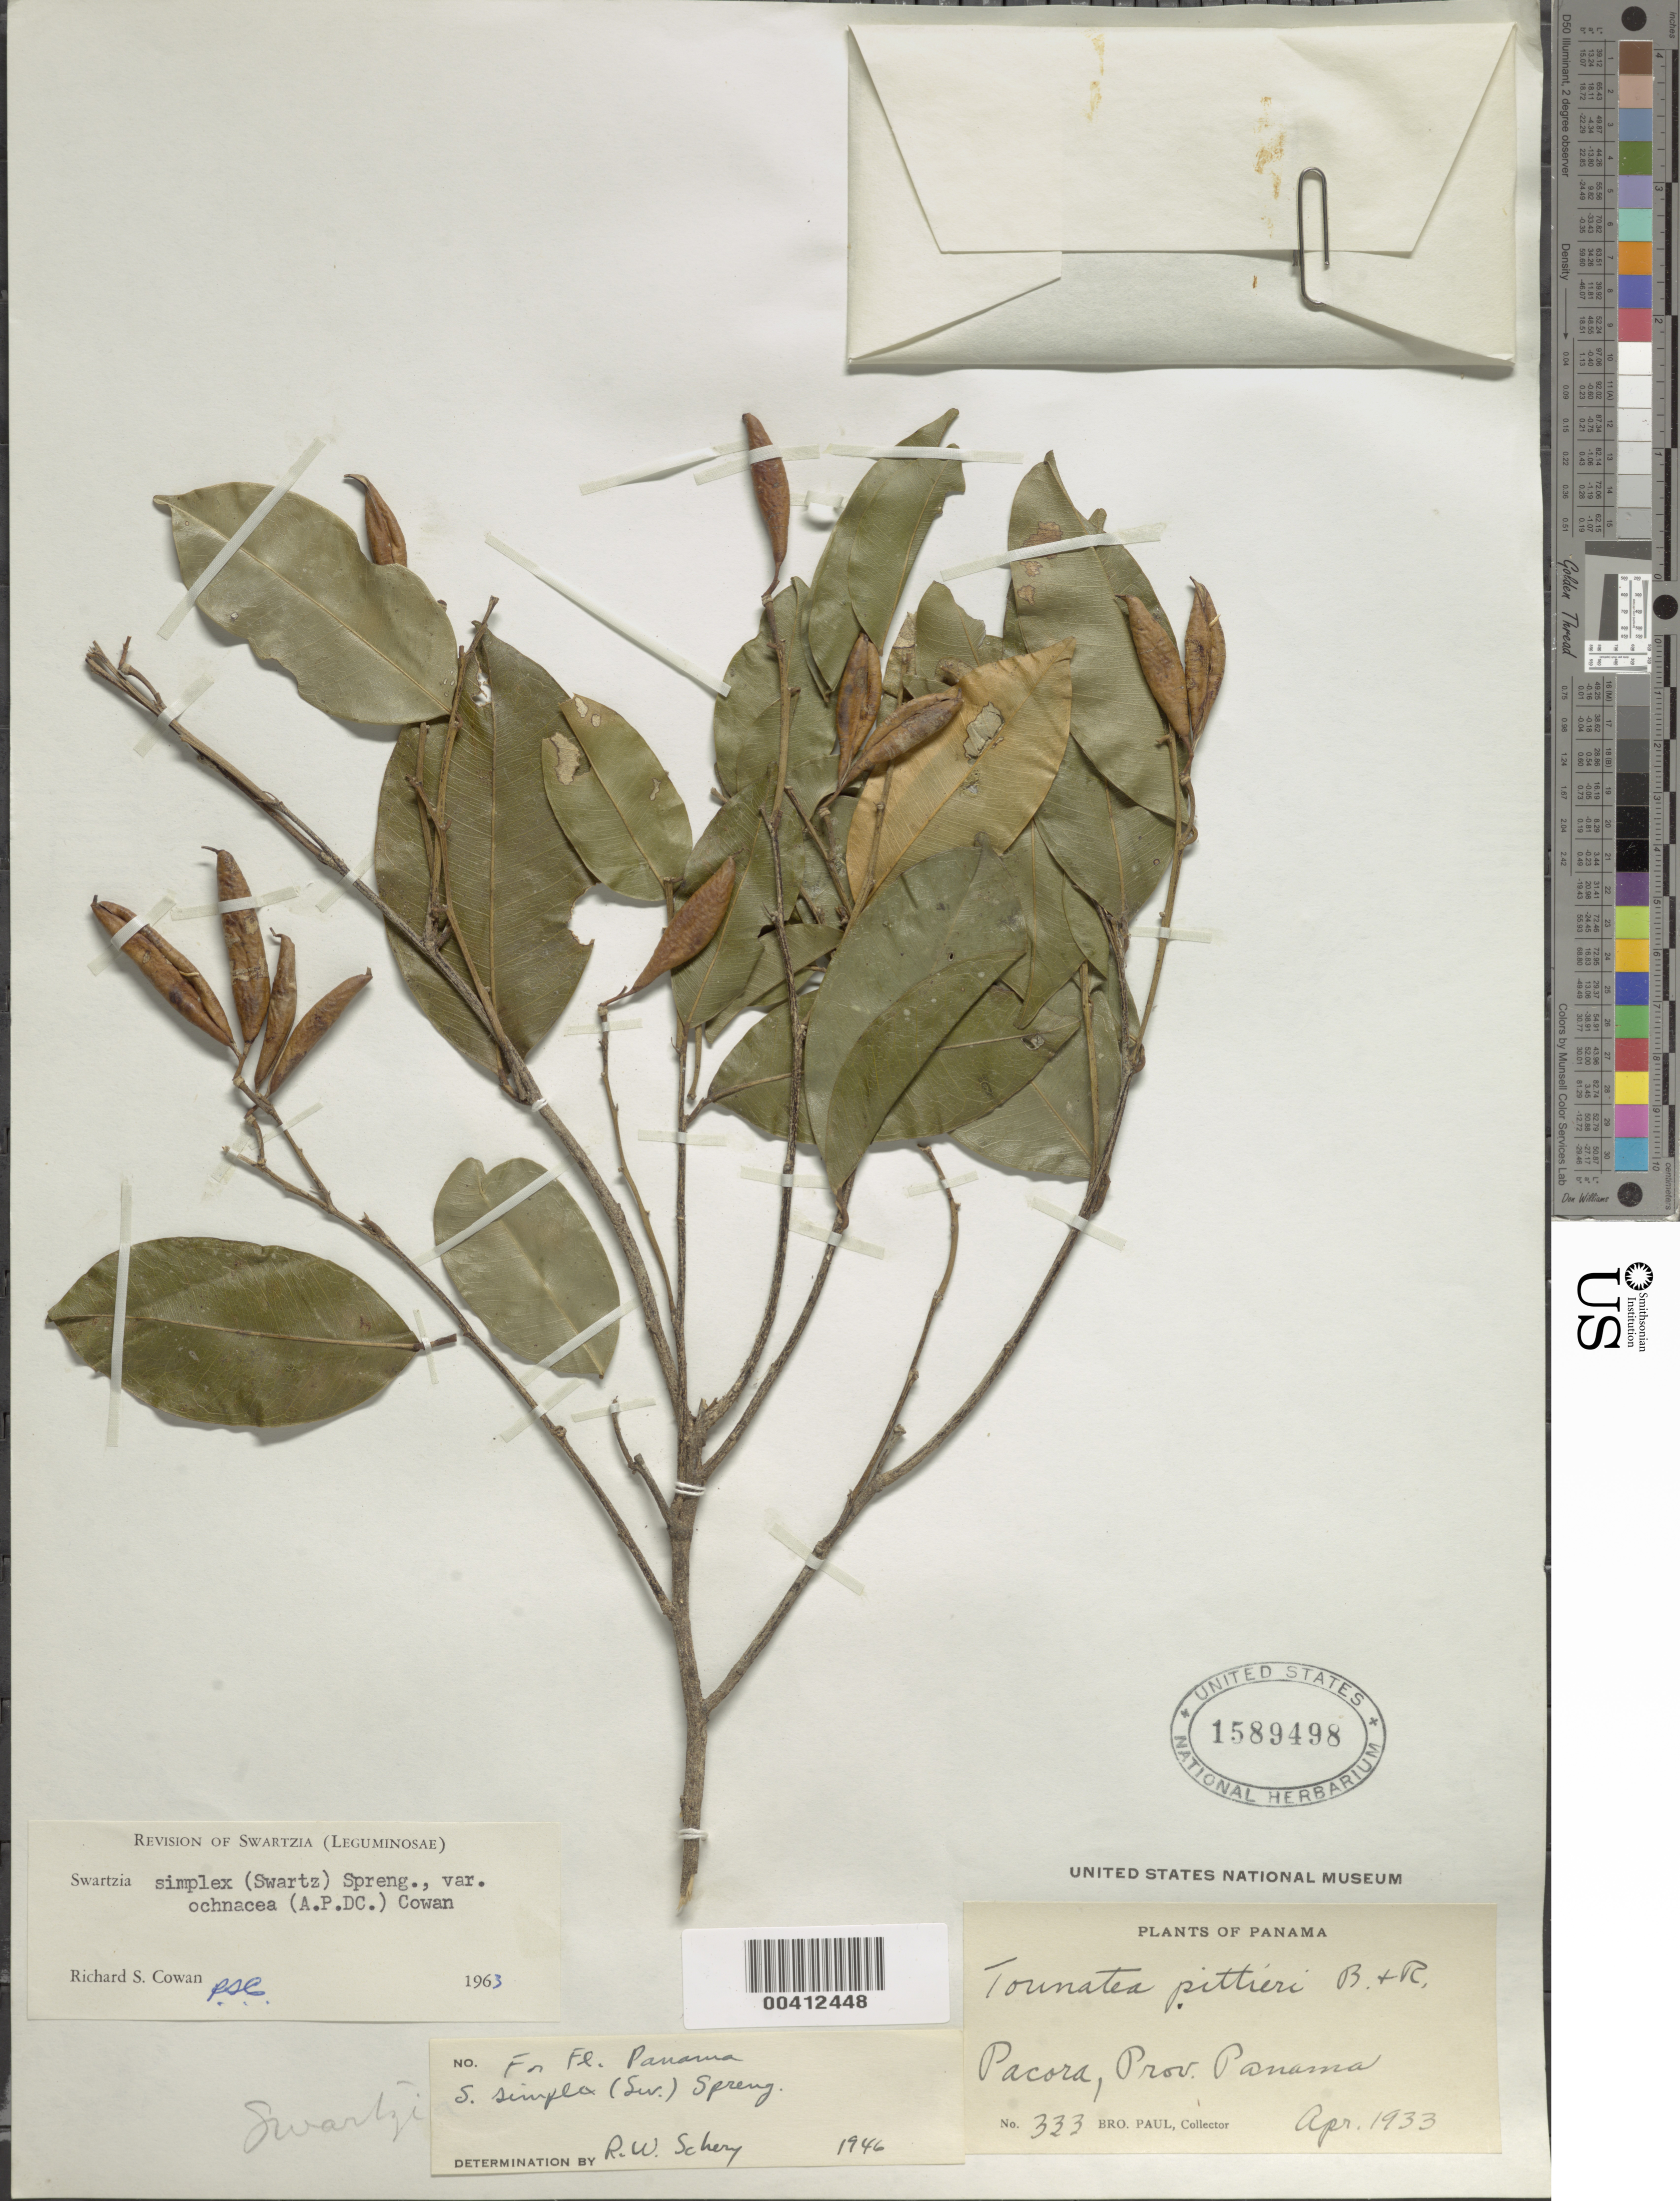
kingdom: Plantae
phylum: Tracheophyta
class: Magnoliopsida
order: Fabales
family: Fabaceae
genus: Swartzia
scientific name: Swartzia simplex var. ochnacea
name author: (DC.) R.S. Cowan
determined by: Cowan, R. S.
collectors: B. Paul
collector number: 333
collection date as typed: Apr 1933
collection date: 1933-04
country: Panama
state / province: Panamá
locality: Pacora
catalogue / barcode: US 1589498